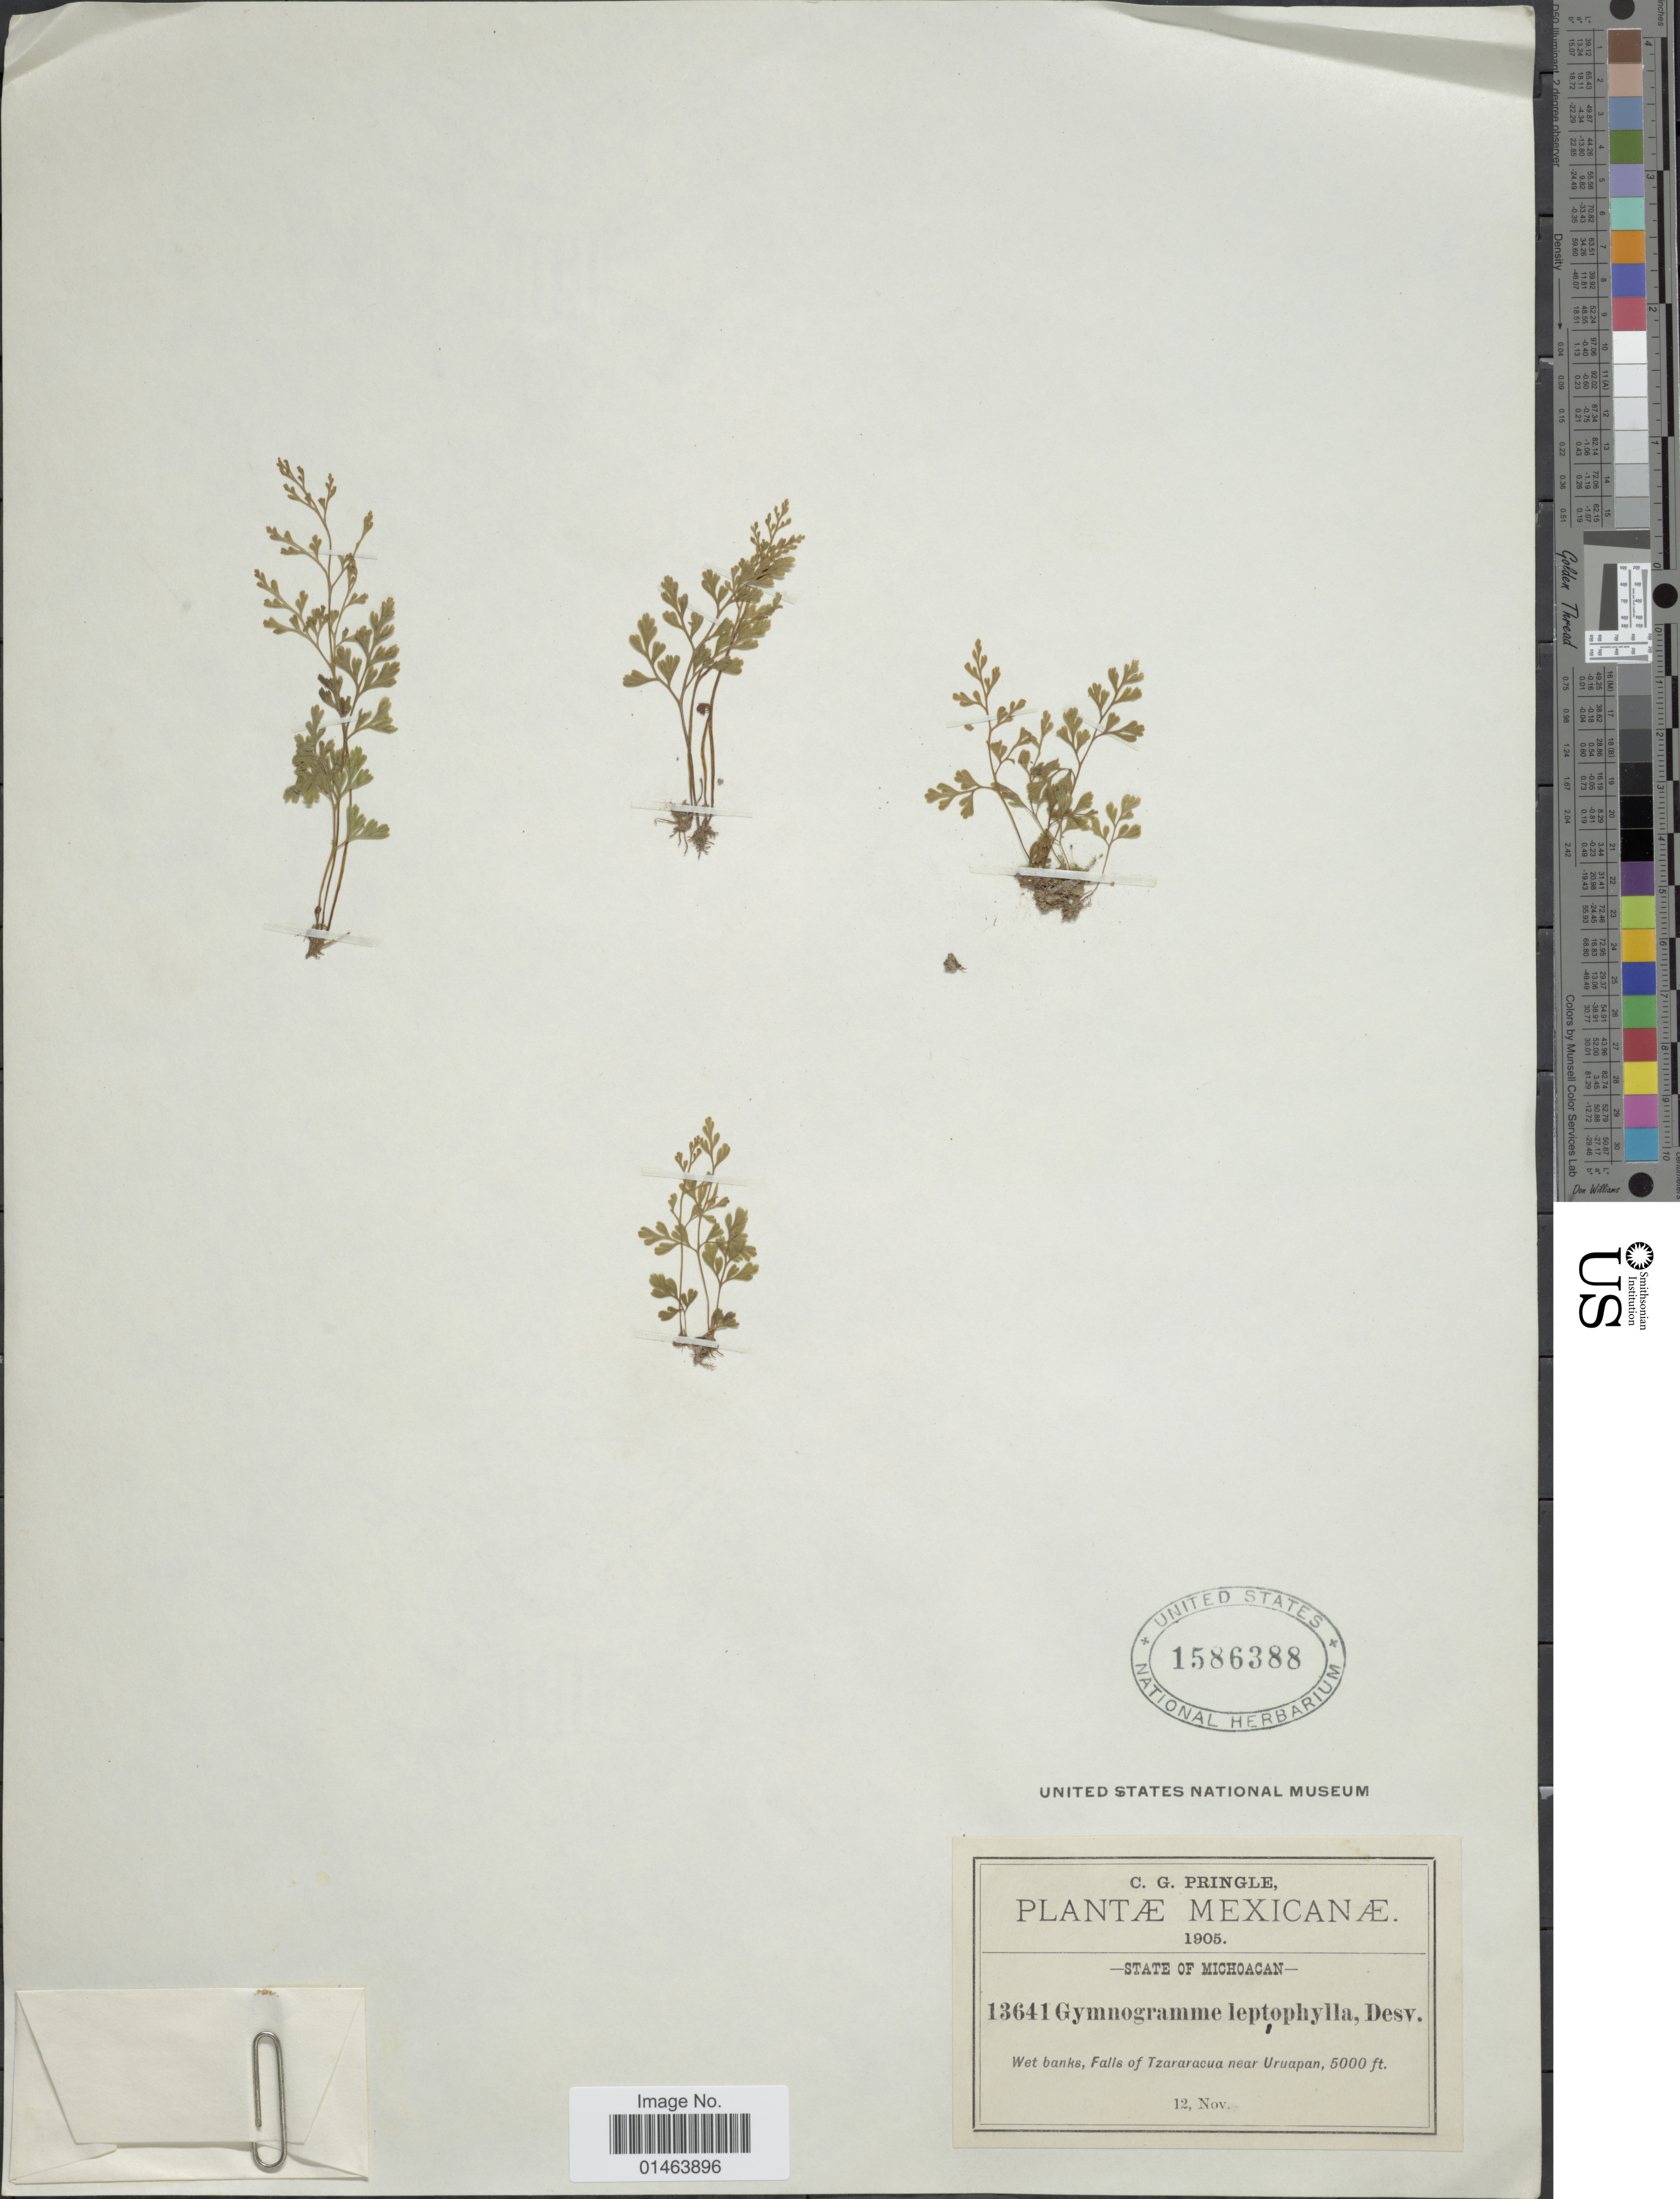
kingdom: Plantae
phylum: Tracheophyta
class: Polypodiopsida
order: Polypodiales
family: Dennstaedtiaceae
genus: Dennstaedtia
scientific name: Dennstaedtia cicutaria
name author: (Sw.) T. Moore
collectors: C. G. Pringle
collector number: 13641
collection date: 1905-11-12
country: Mexico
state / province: Michoacán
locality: Mixicanae, State of Michoacan, Falls of Trararacua near Uruapan.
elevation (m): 1524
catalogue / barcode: US 1586388